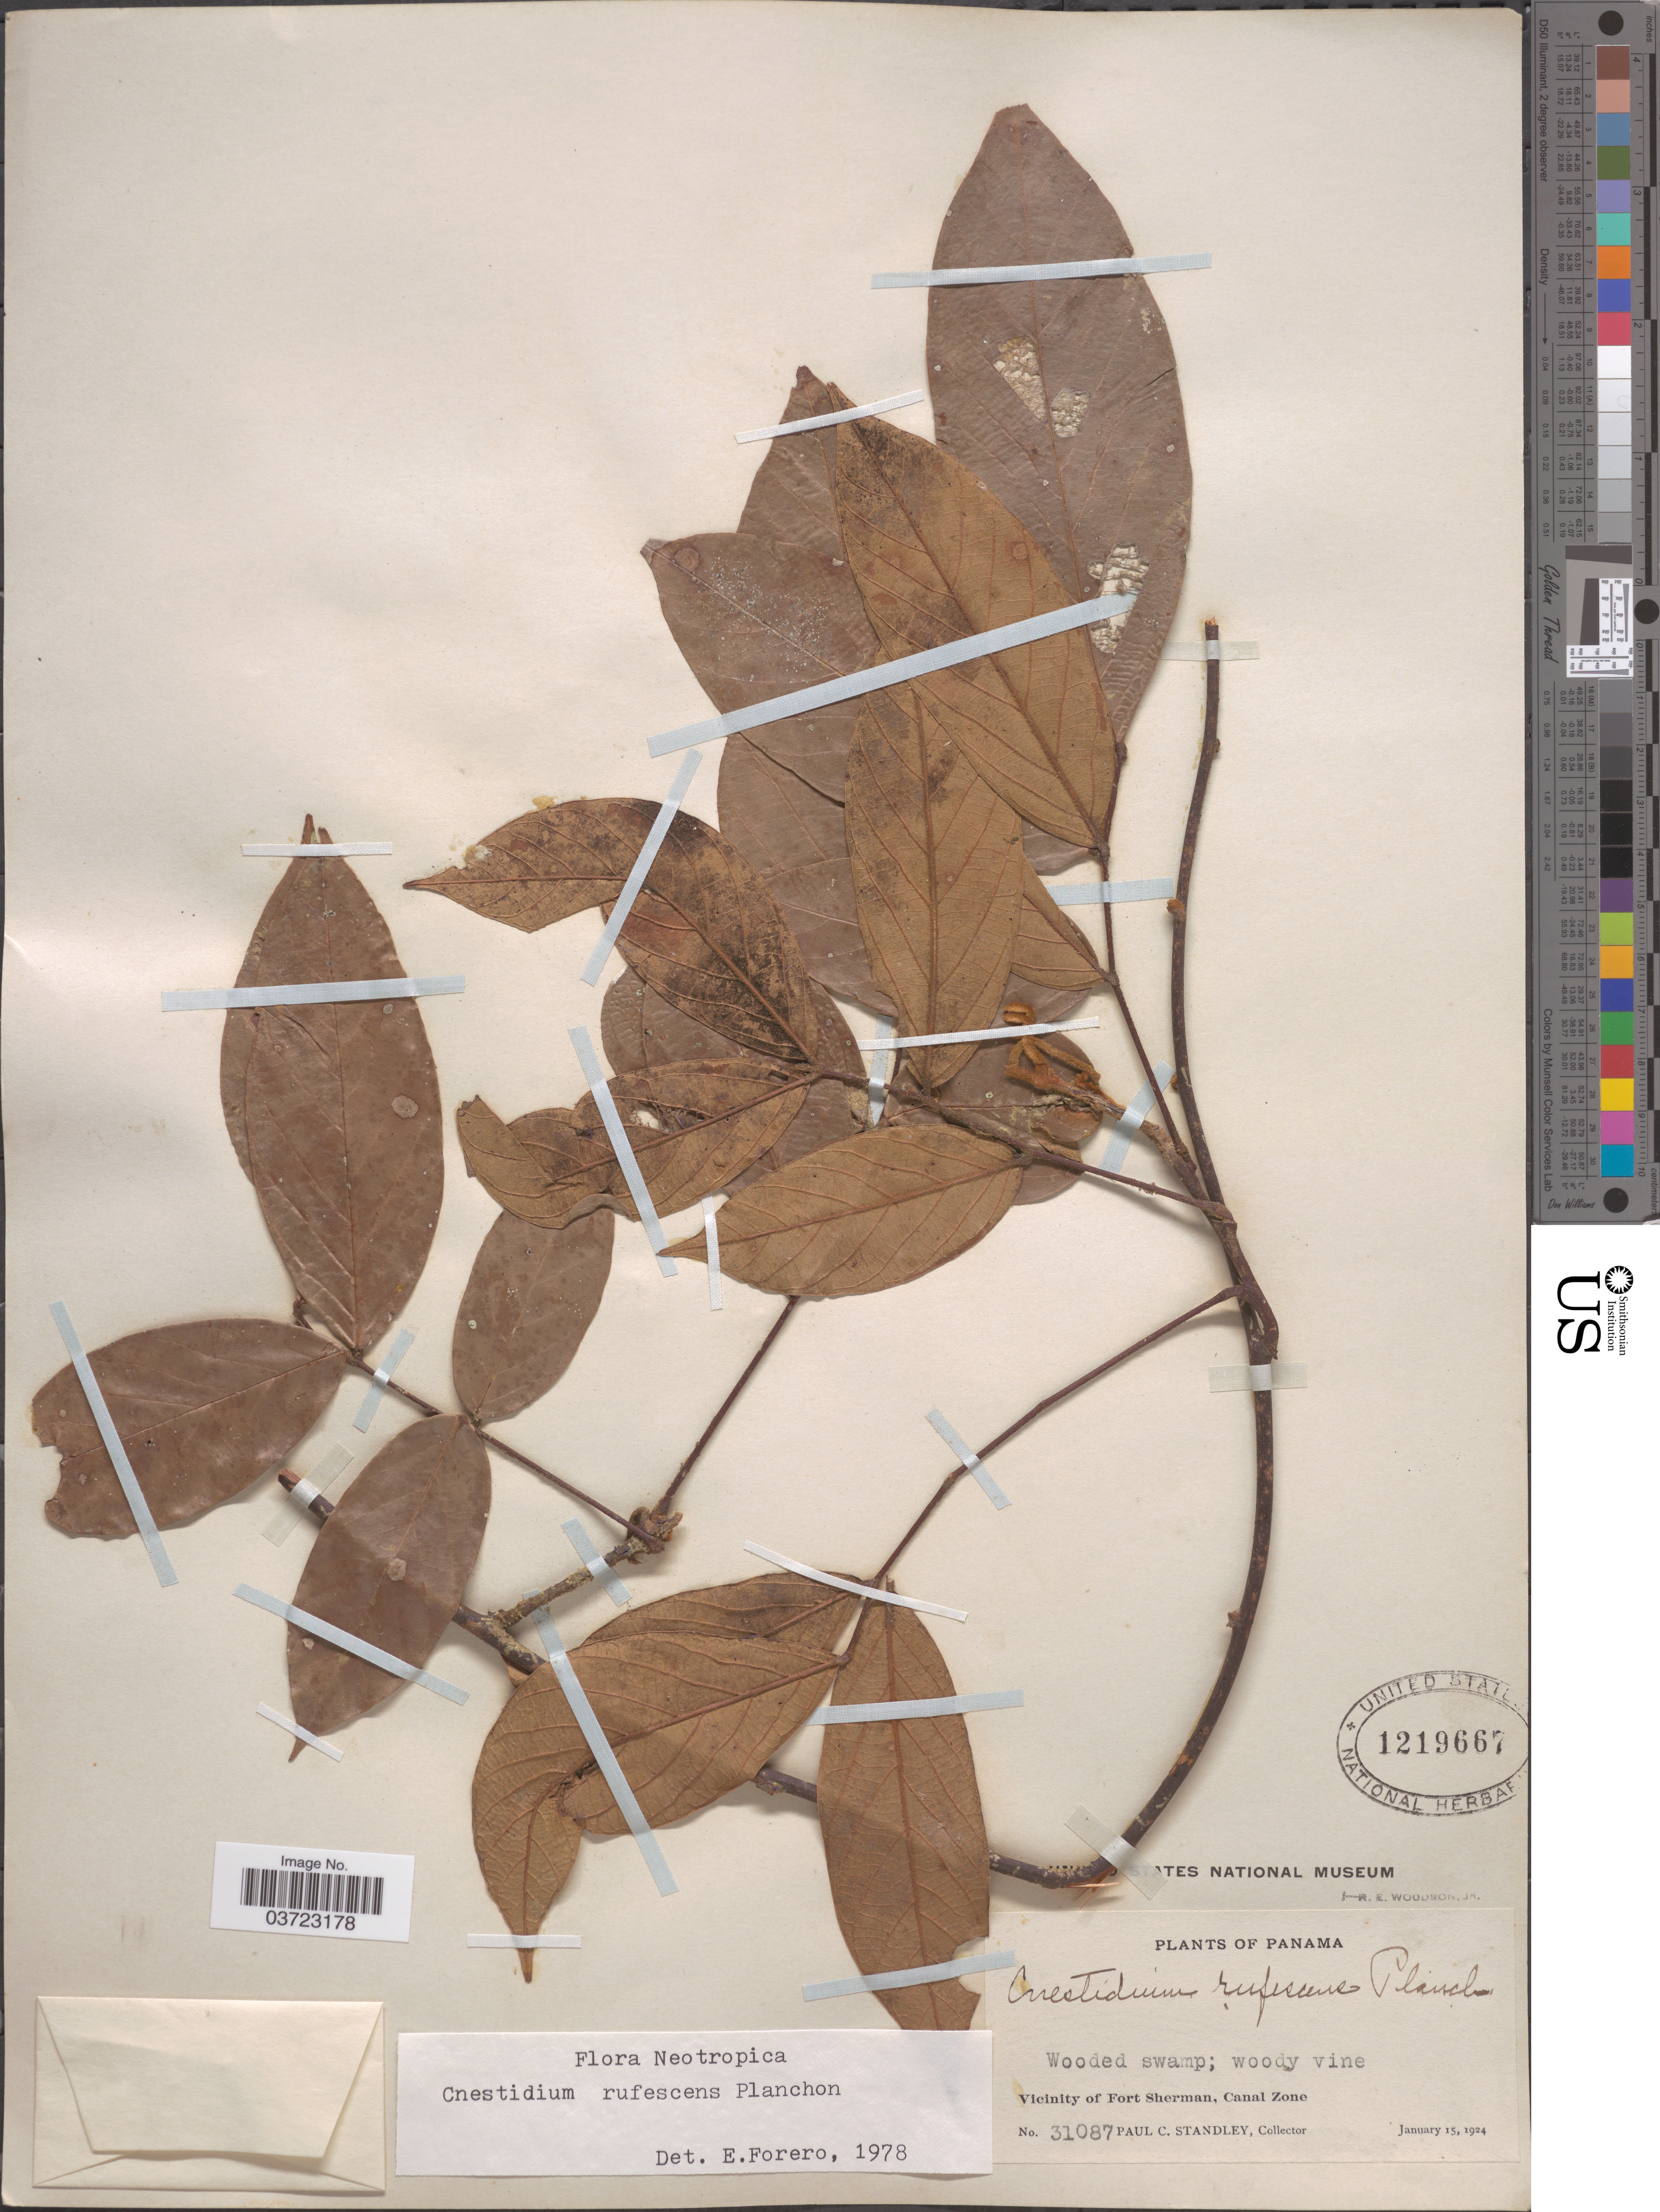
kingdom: Plantae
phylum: Tracheophyta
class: Magnoliopsida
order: Oxalidales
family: Connaraceae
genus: Cnestidium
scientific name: Cnestidium rufescens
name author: Planch.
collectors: P. C. Standley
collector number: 31087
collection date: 1924-01-15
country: Panama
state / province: Colón / Panamá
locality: Vicinity of Fort Sherman, Canal Zone.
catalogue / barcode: US 1219667